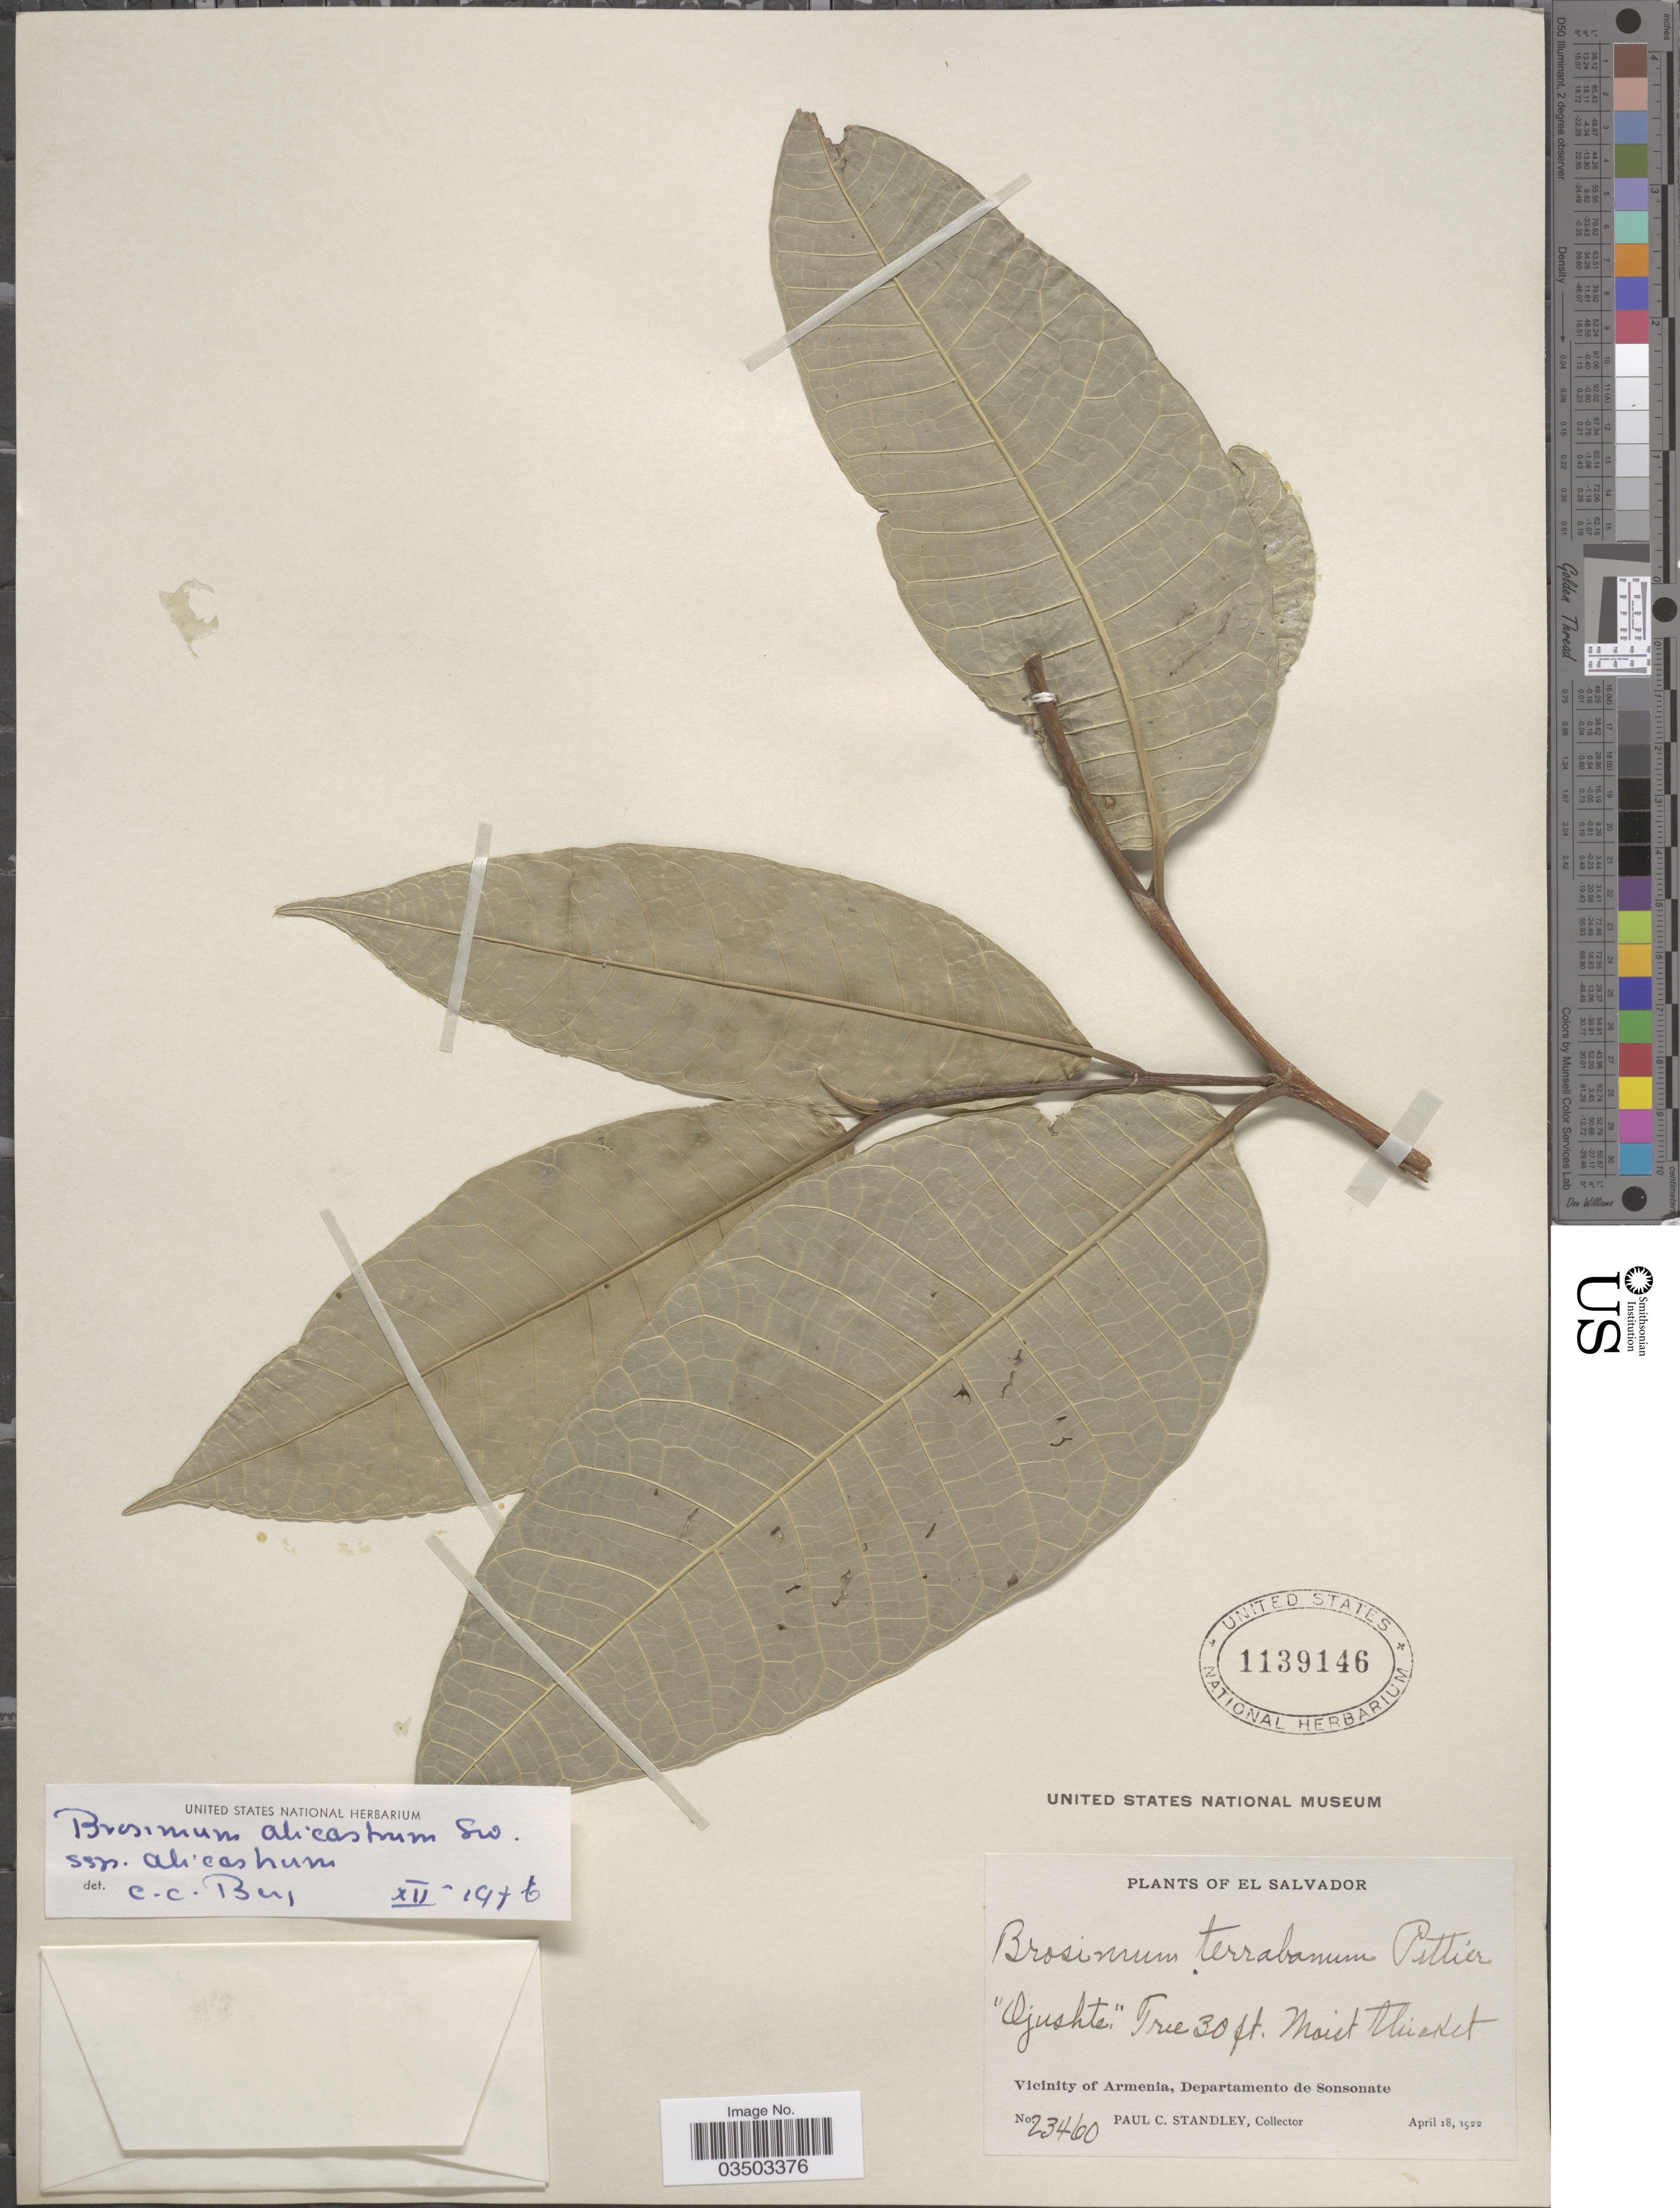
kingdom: Plantae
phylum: Tracheophyta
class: Magnoliopsida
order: Rosales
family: Moraceae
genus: Brosimum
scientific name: Brosimum alicastrum subsp. alicastrum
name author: Sw.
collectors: P. C. Standley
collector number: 23460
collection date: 1922-04-18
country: El Salvador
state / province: Sonsonate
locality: Vicinity of Armenia, Departamento de Sonsonate.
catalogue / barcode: US 1139146